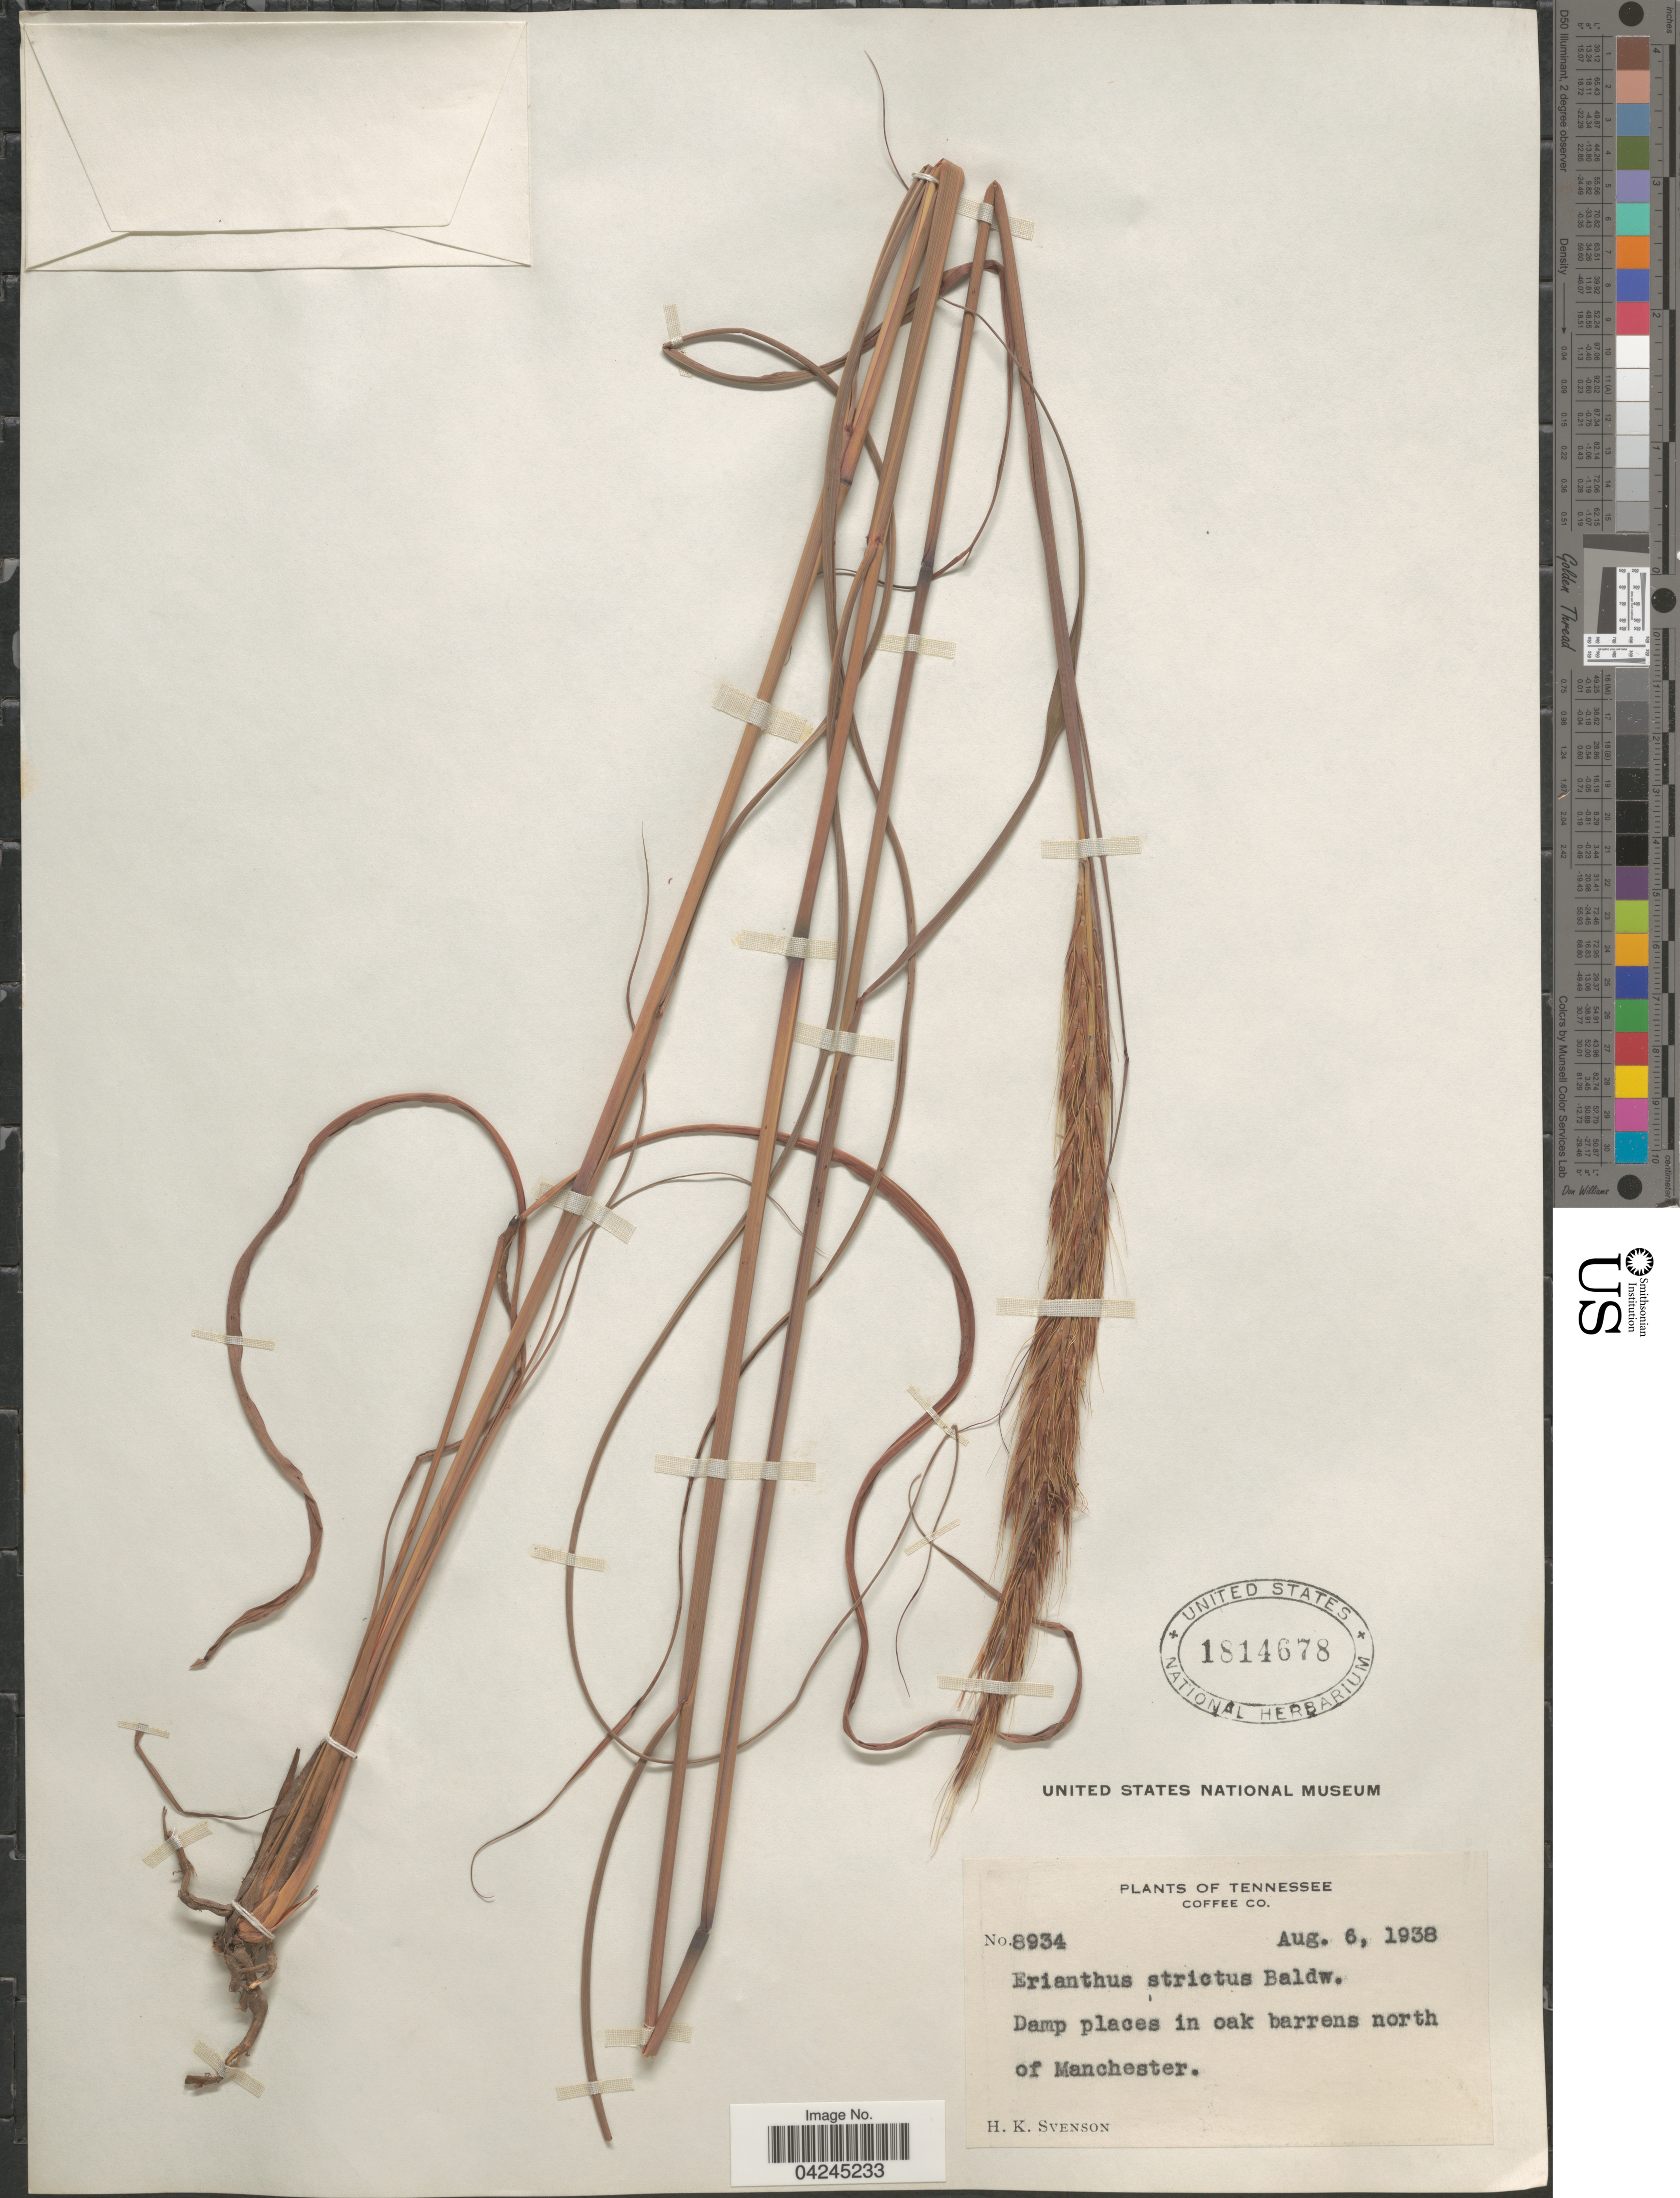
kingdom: Plantae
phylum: Tracheophyta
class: Liliopsida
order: Poales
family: Poaceae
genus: Erianthus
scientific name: Erianthus strictus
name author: Baldwin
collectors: H. K. Svenson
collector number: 8934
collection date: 1938-08-06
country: United States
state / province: Tennessee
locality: Coffee Co. Damp places in oak barrens north of Manchester.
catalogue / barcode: US 1814678